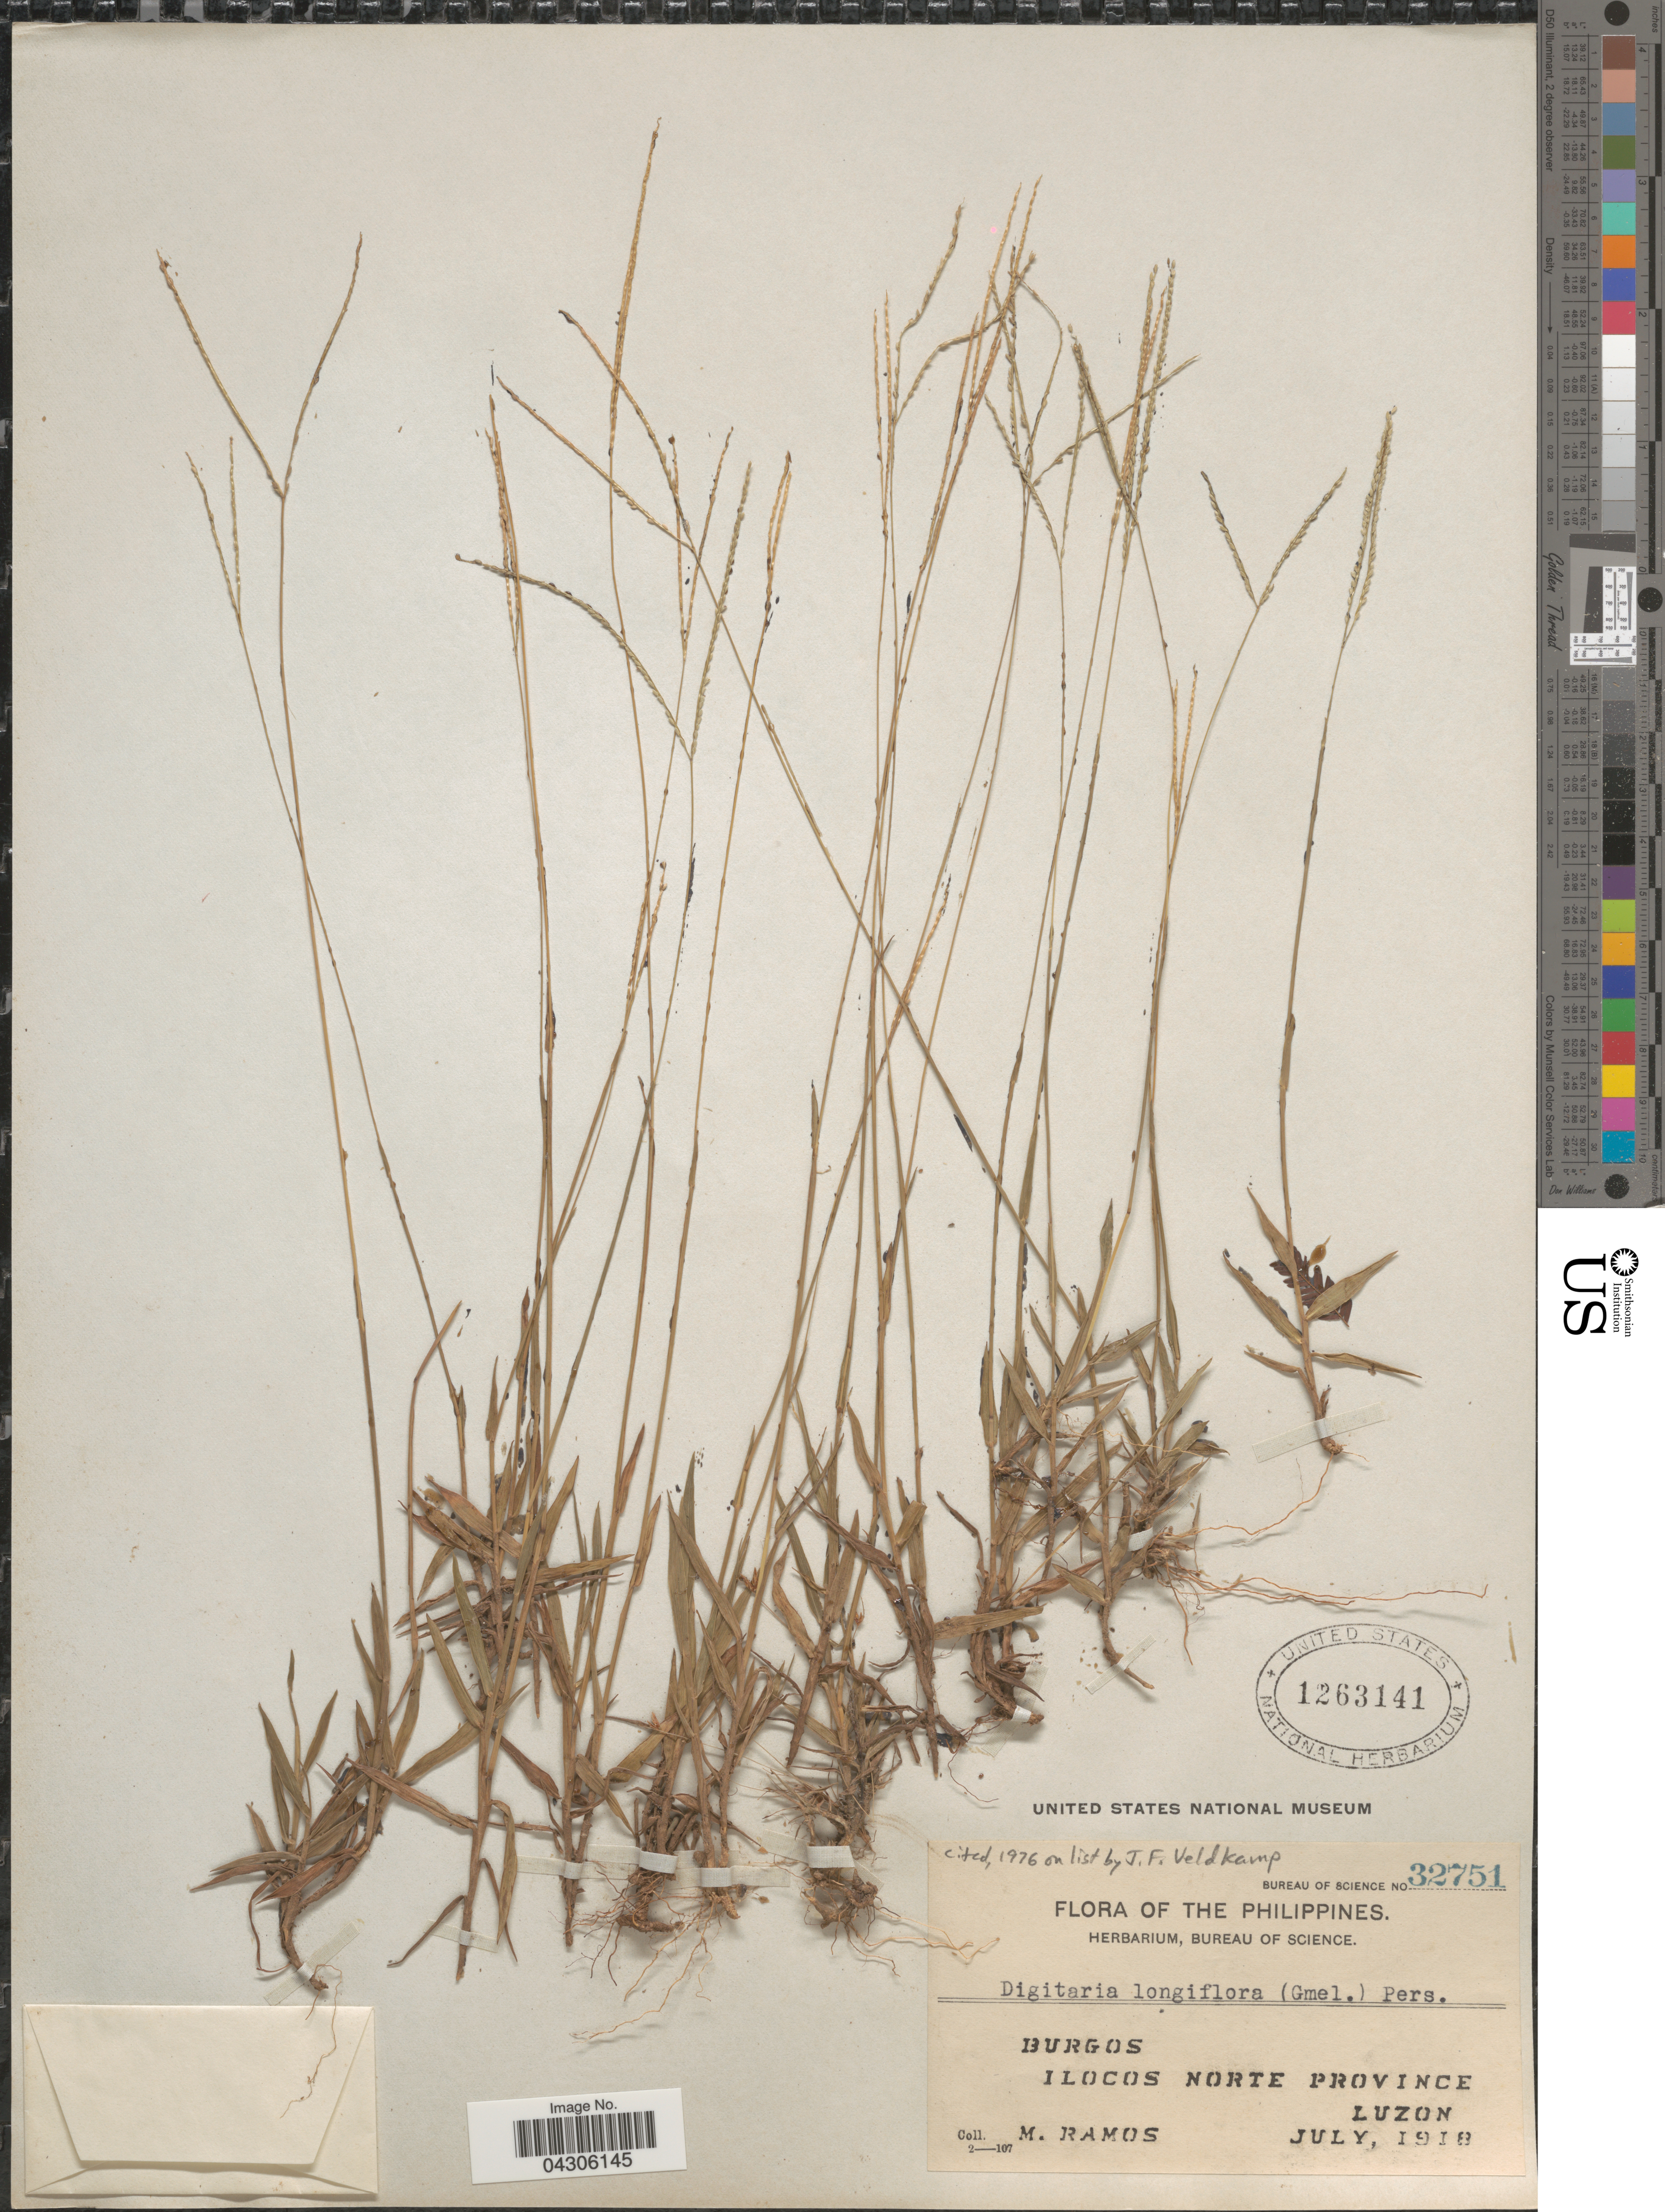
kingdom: Plantae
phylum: Tracheophyta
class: Liliopsida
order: Poales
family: Poaceae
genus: Digitaria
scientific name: Digitaria longiflora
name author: (Retz.) Pers.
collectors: M. Ramos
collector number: Bureau of Science 32751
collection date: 1918-07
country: Philippines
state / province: Ilocos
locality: Burgos. Ilocos Norte Province. Luzon.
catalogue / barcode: US 1263141